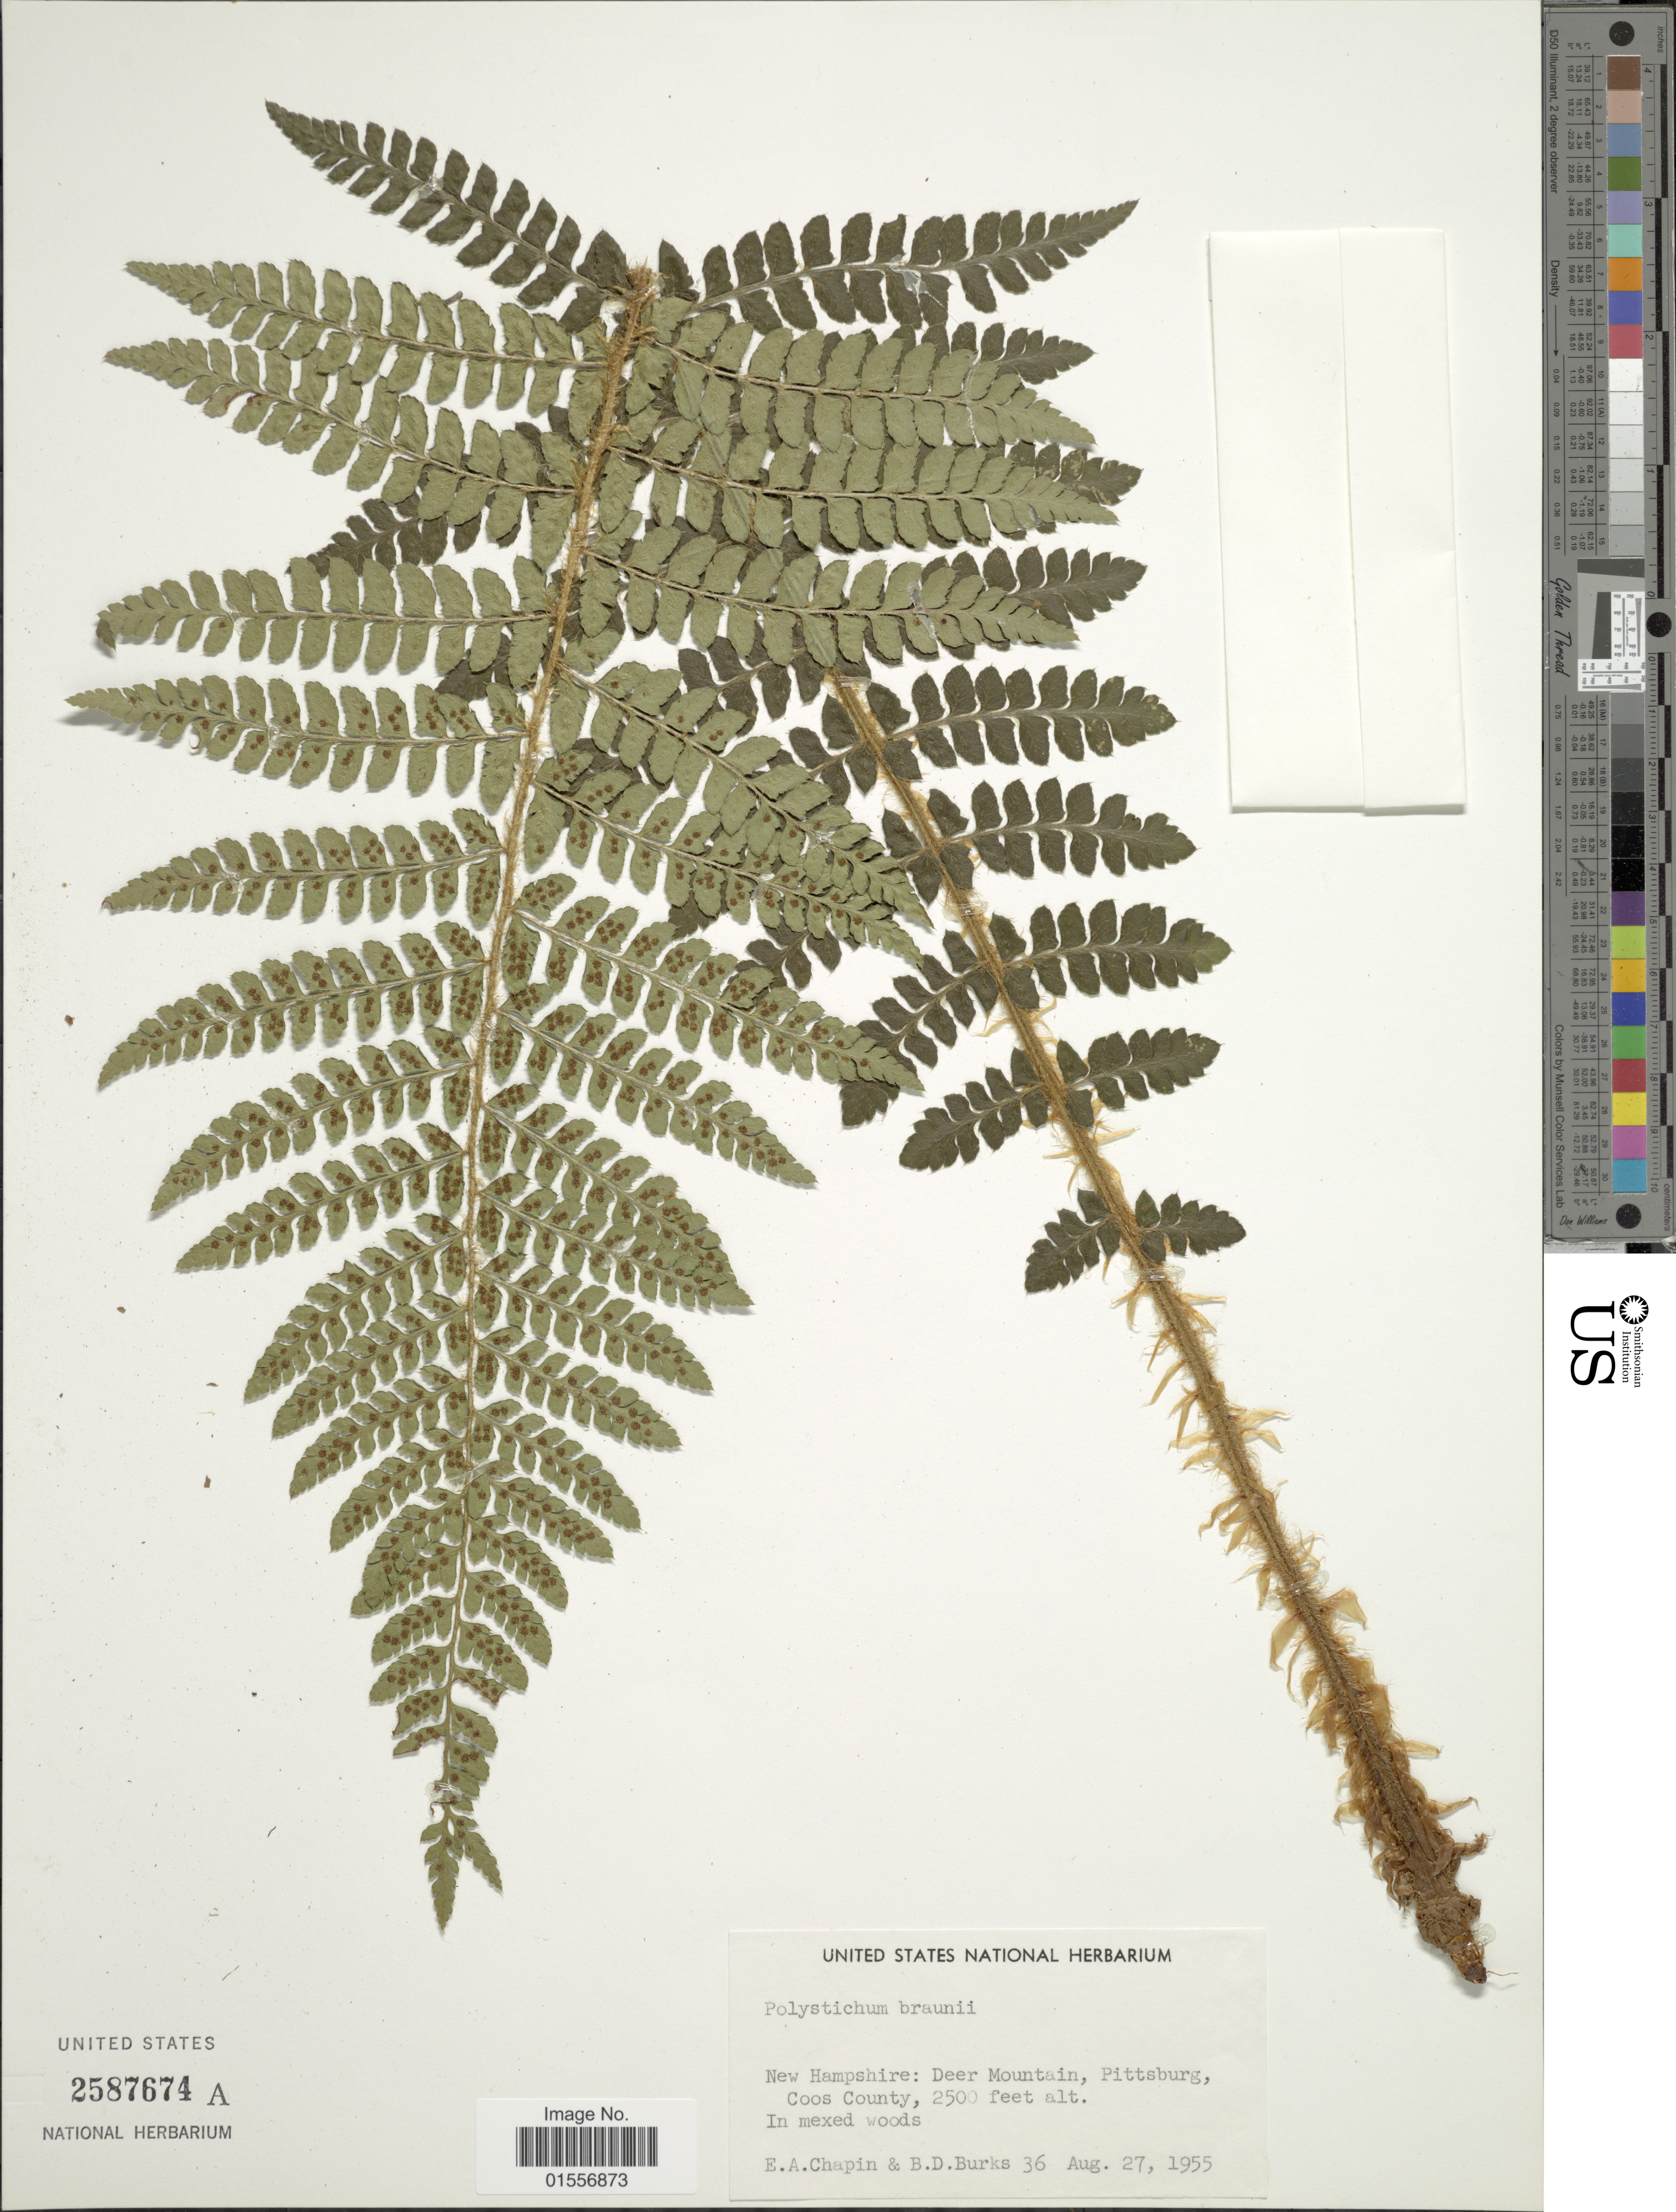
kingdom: Plantae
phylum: Tracheophyta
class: Polypodiopsida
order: Polypodiales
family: Dryopteridaceae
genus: Polystichum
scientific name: Polystichum braunii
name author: (Spenn.) Fée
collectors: E. Chapin & B. Burks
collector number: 36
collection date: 1955-08-27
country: United States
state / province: New Hampshire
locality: Deer Mountain, Pittsburg, Coos County.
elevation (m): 762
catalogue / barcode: US 2587674A